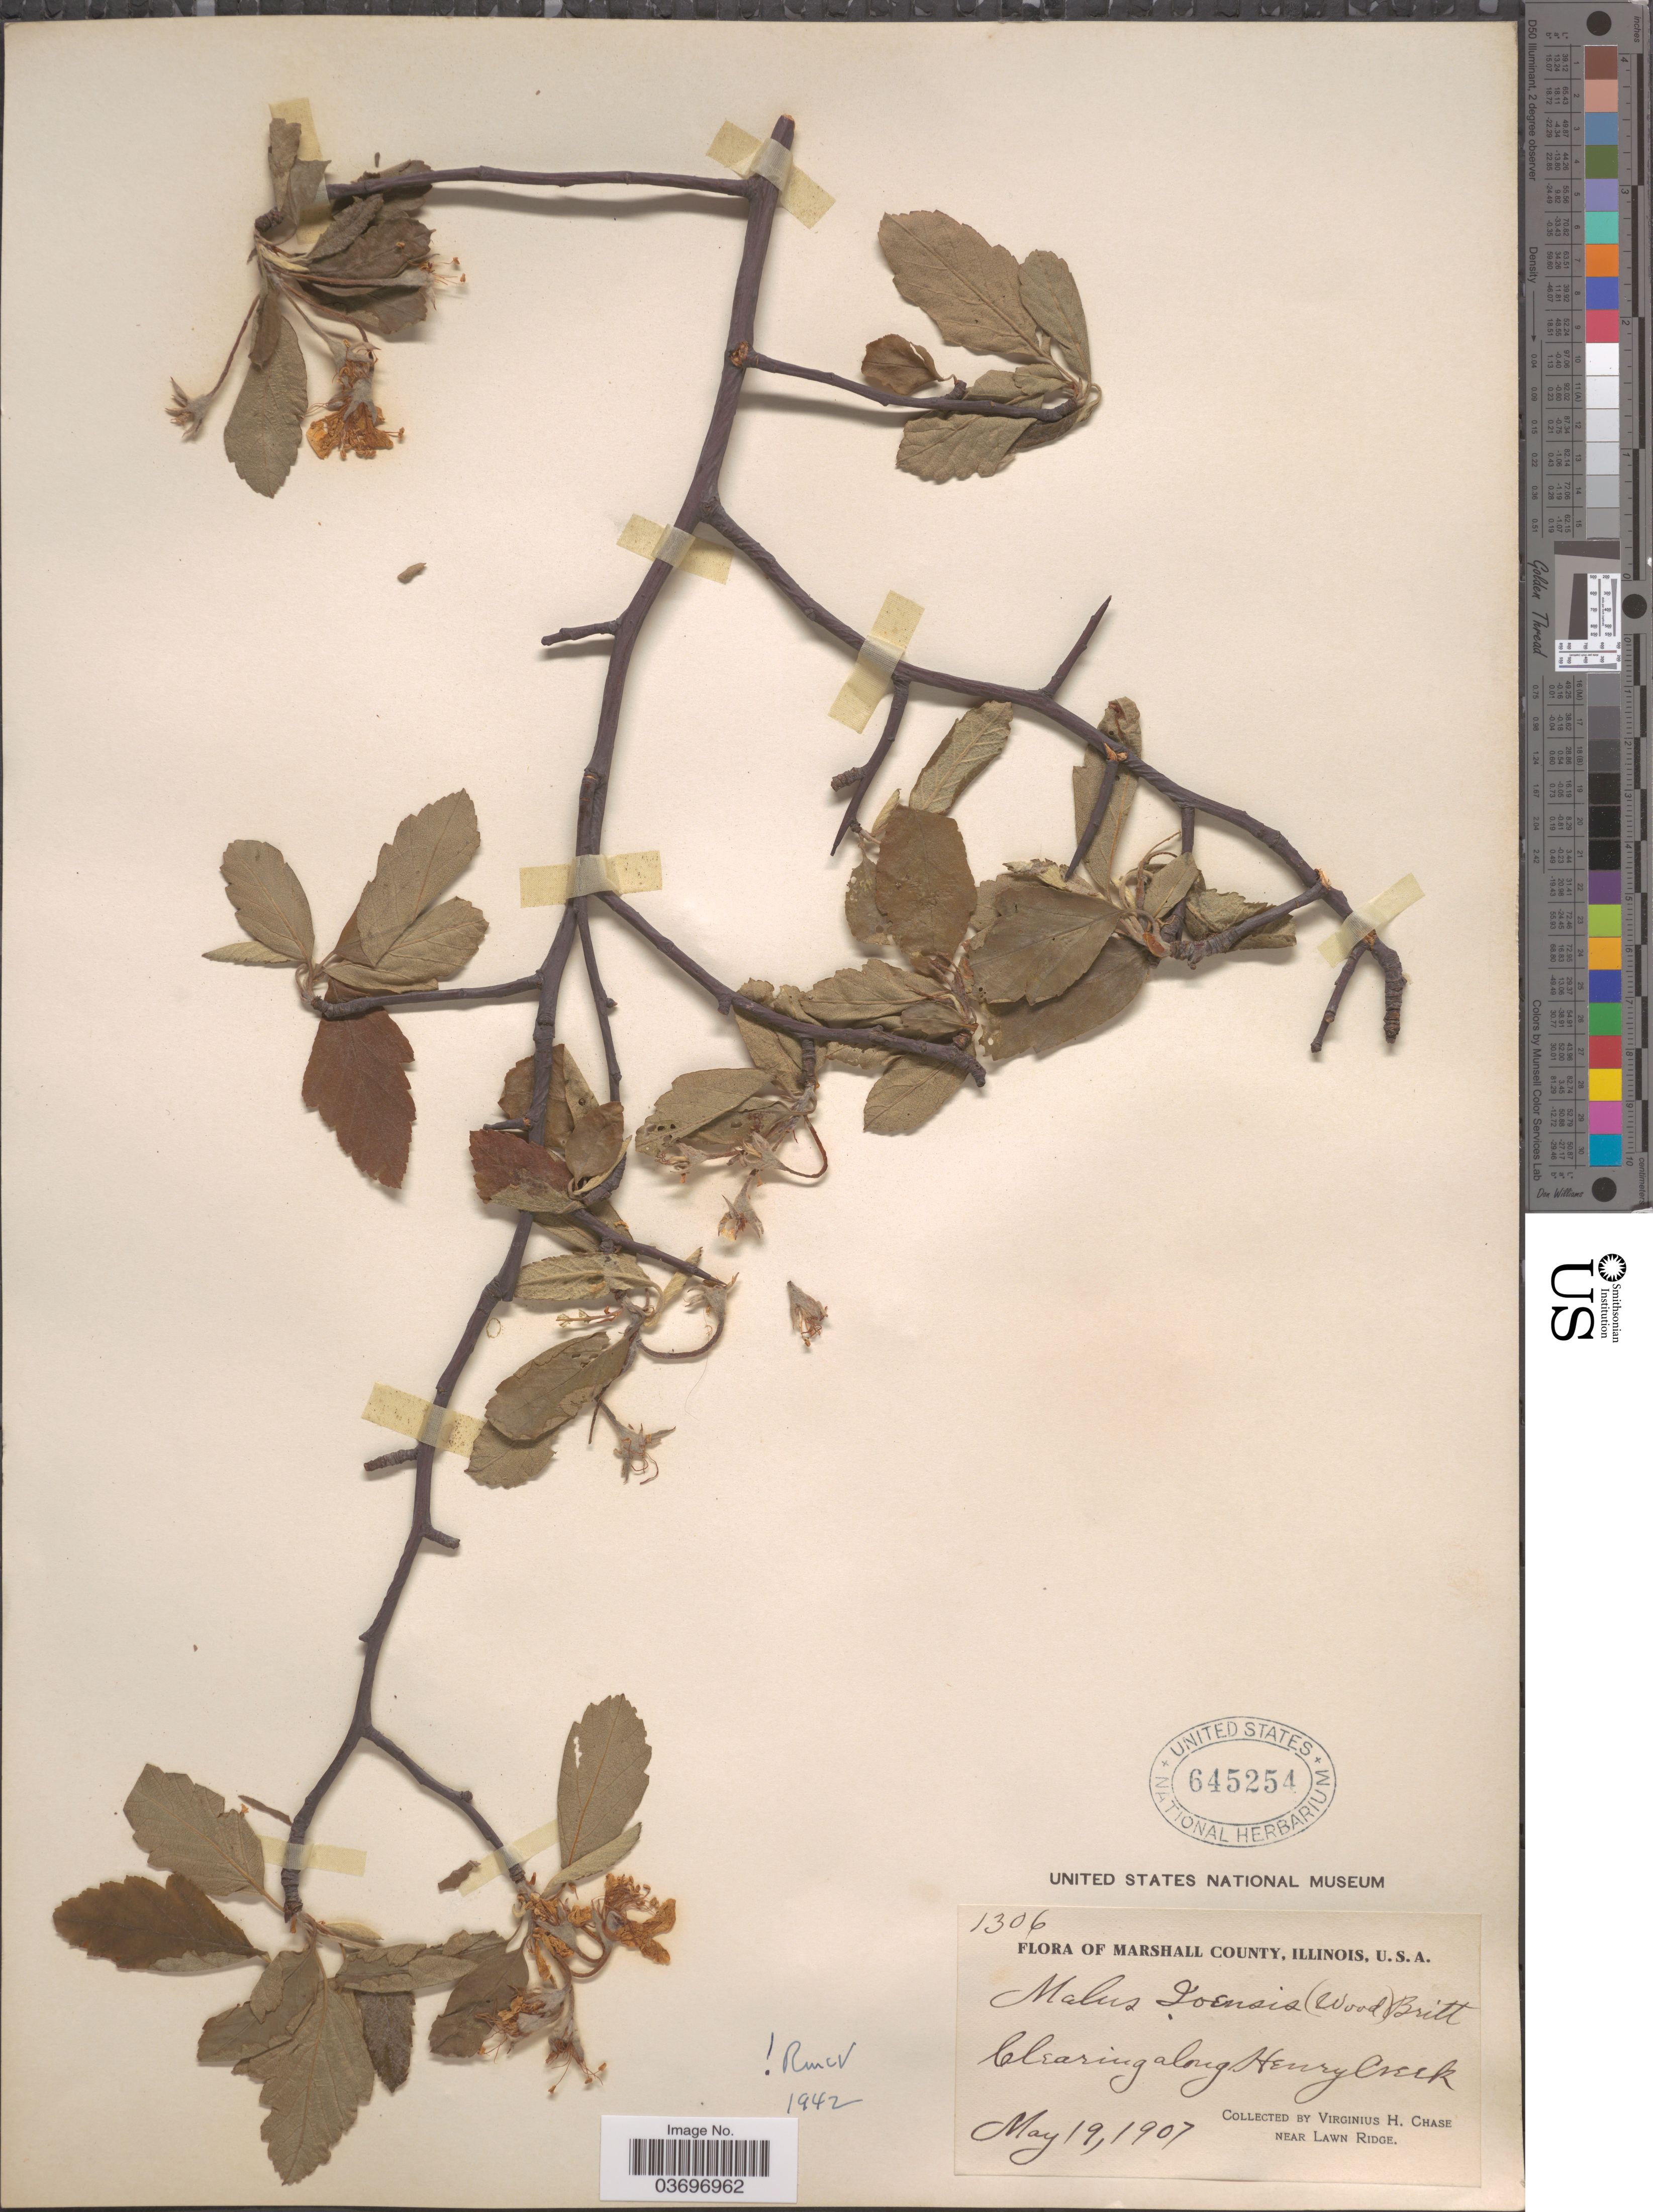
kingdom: Plantae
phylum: Tracheophyta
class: Magnoliopsida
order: Rosales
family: Rosaceae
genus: Malus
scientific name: Malus ioensis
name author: (Alph. Wood) Britton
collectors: V. H. Chase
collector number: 1306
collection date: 1907-05-19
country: United States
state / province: Illinois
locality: Marshall County. Clearing along Henry Creek. Near Lawn Ridge.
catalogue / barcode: US 645254